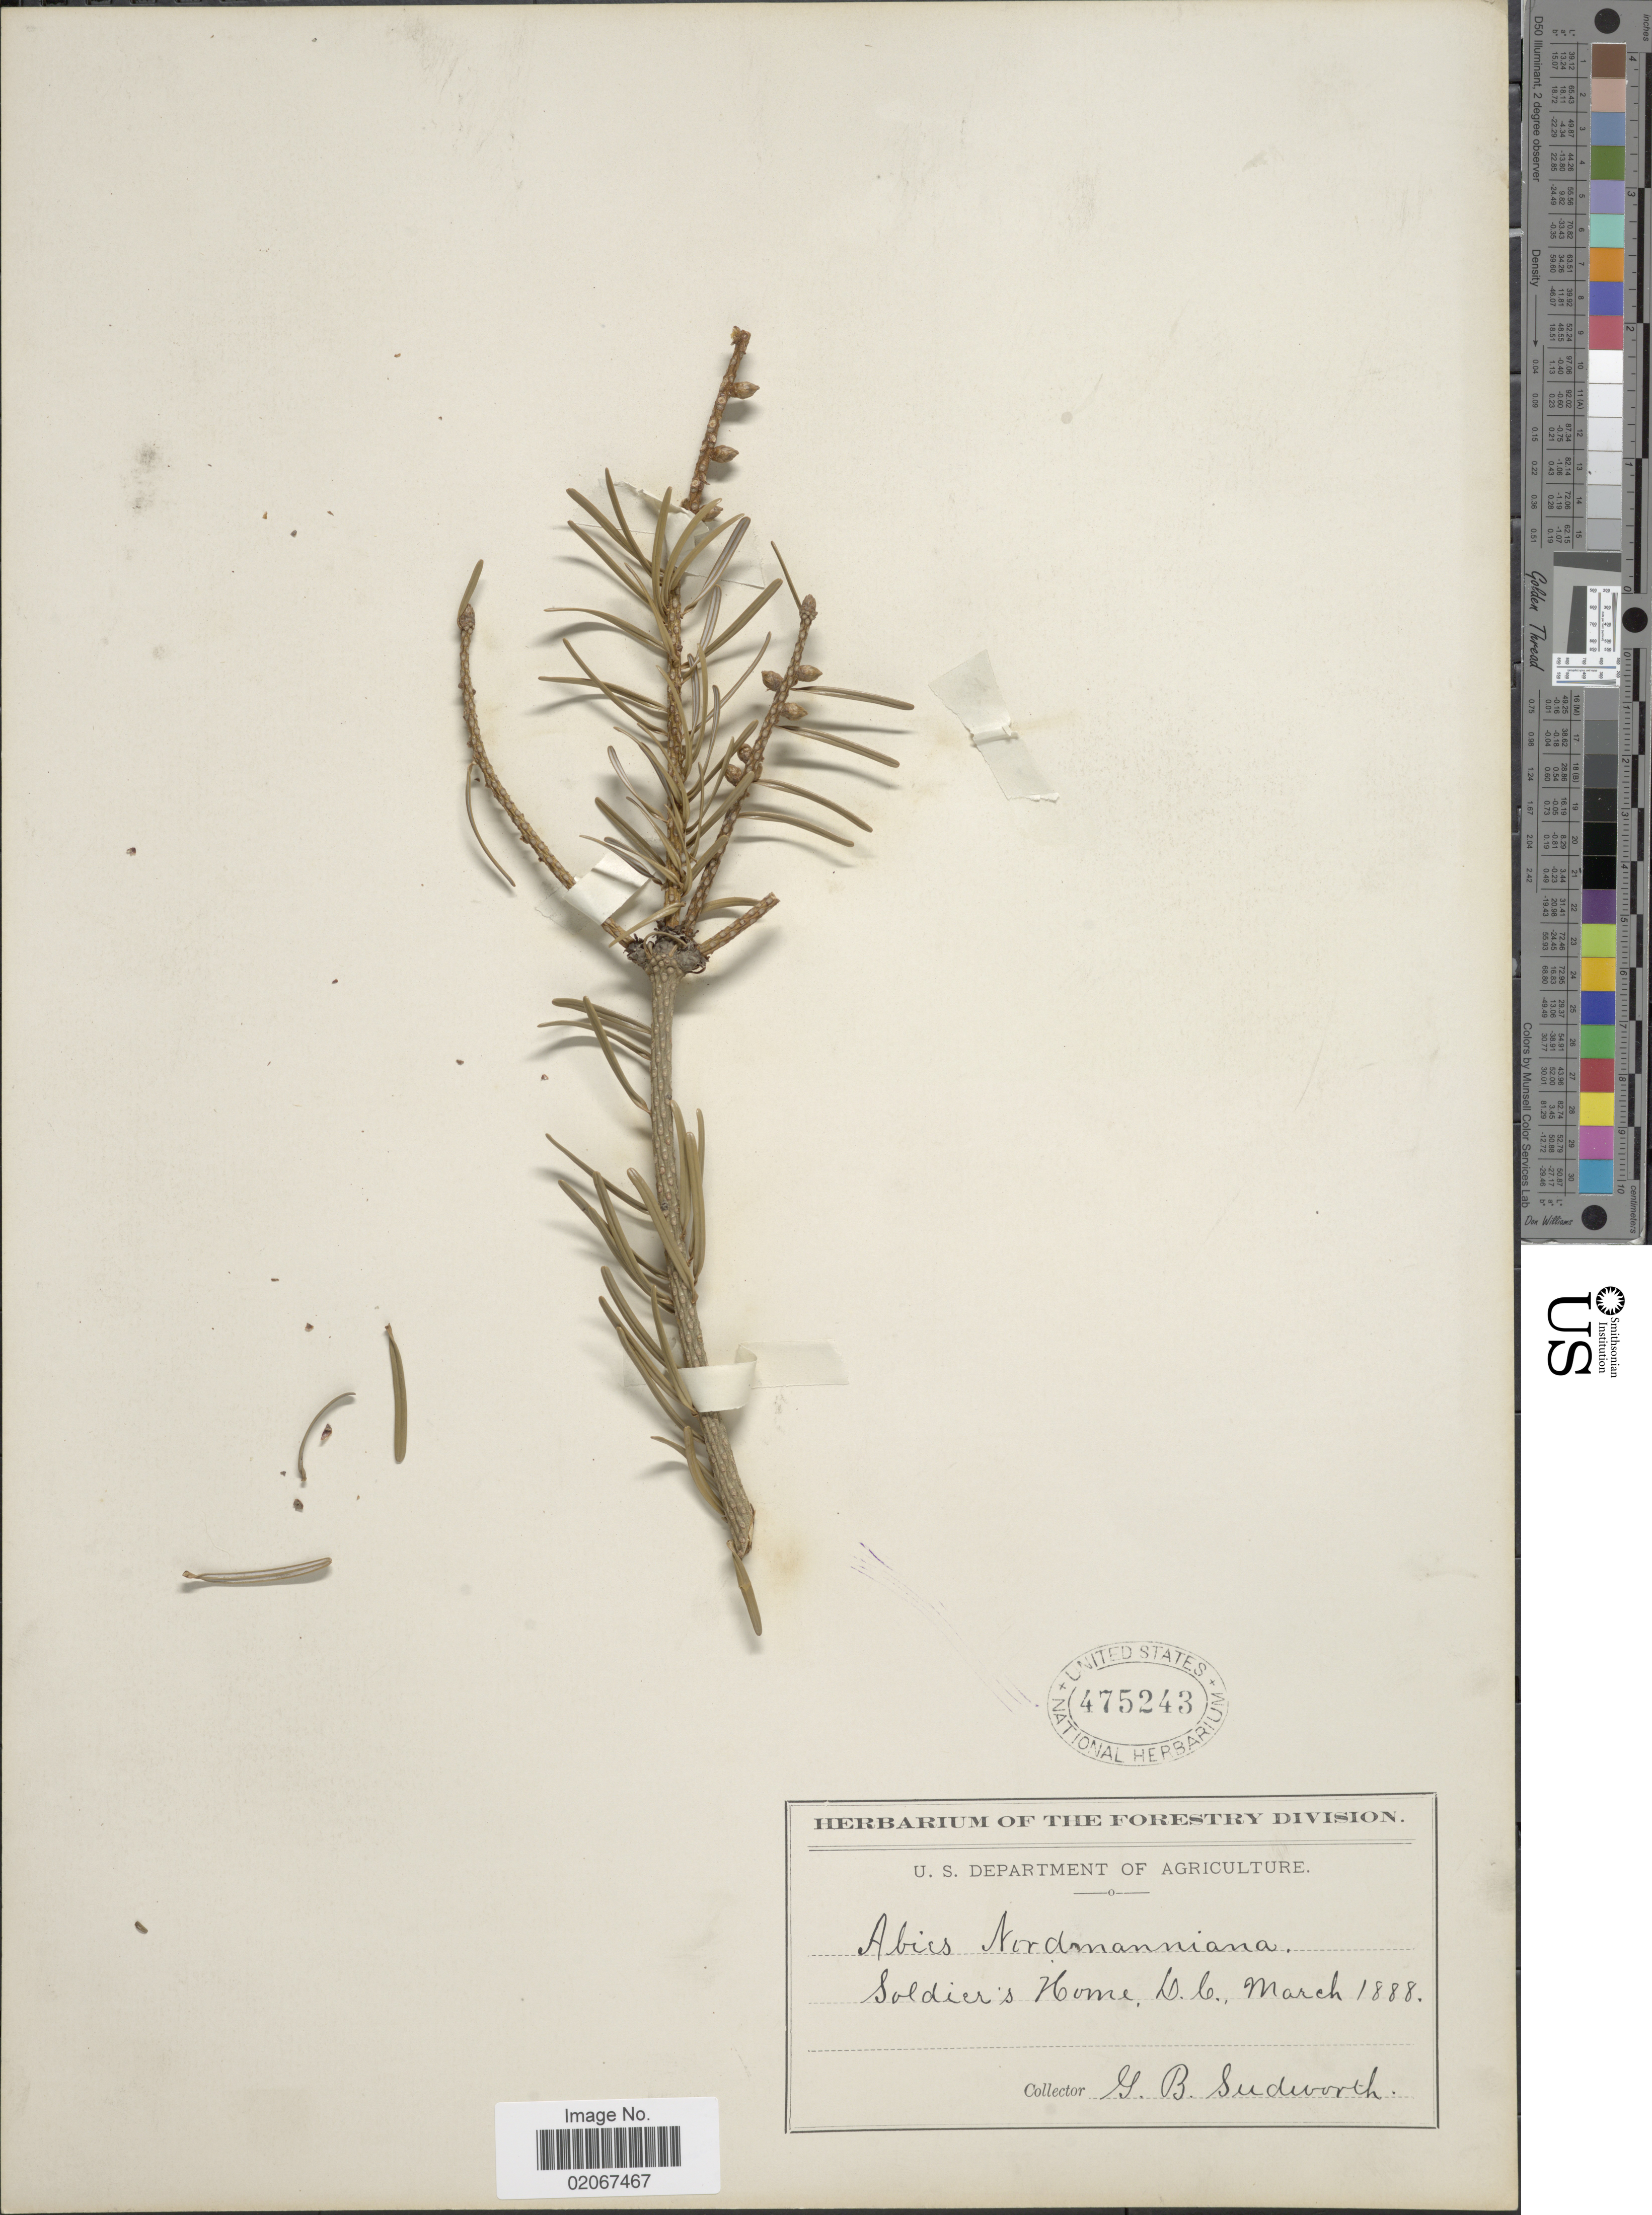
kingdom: Plantae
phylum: Tracheophyta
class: Pinopsida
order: Pinales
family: Pinaceae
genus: Abies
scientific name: Abies nordmanniana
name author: (Steven) Spach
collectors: G. B. Sudworth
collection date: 1888-03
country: United States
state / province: District of Columbia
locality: Soldier's Home, D.C.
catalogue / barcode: US 475243